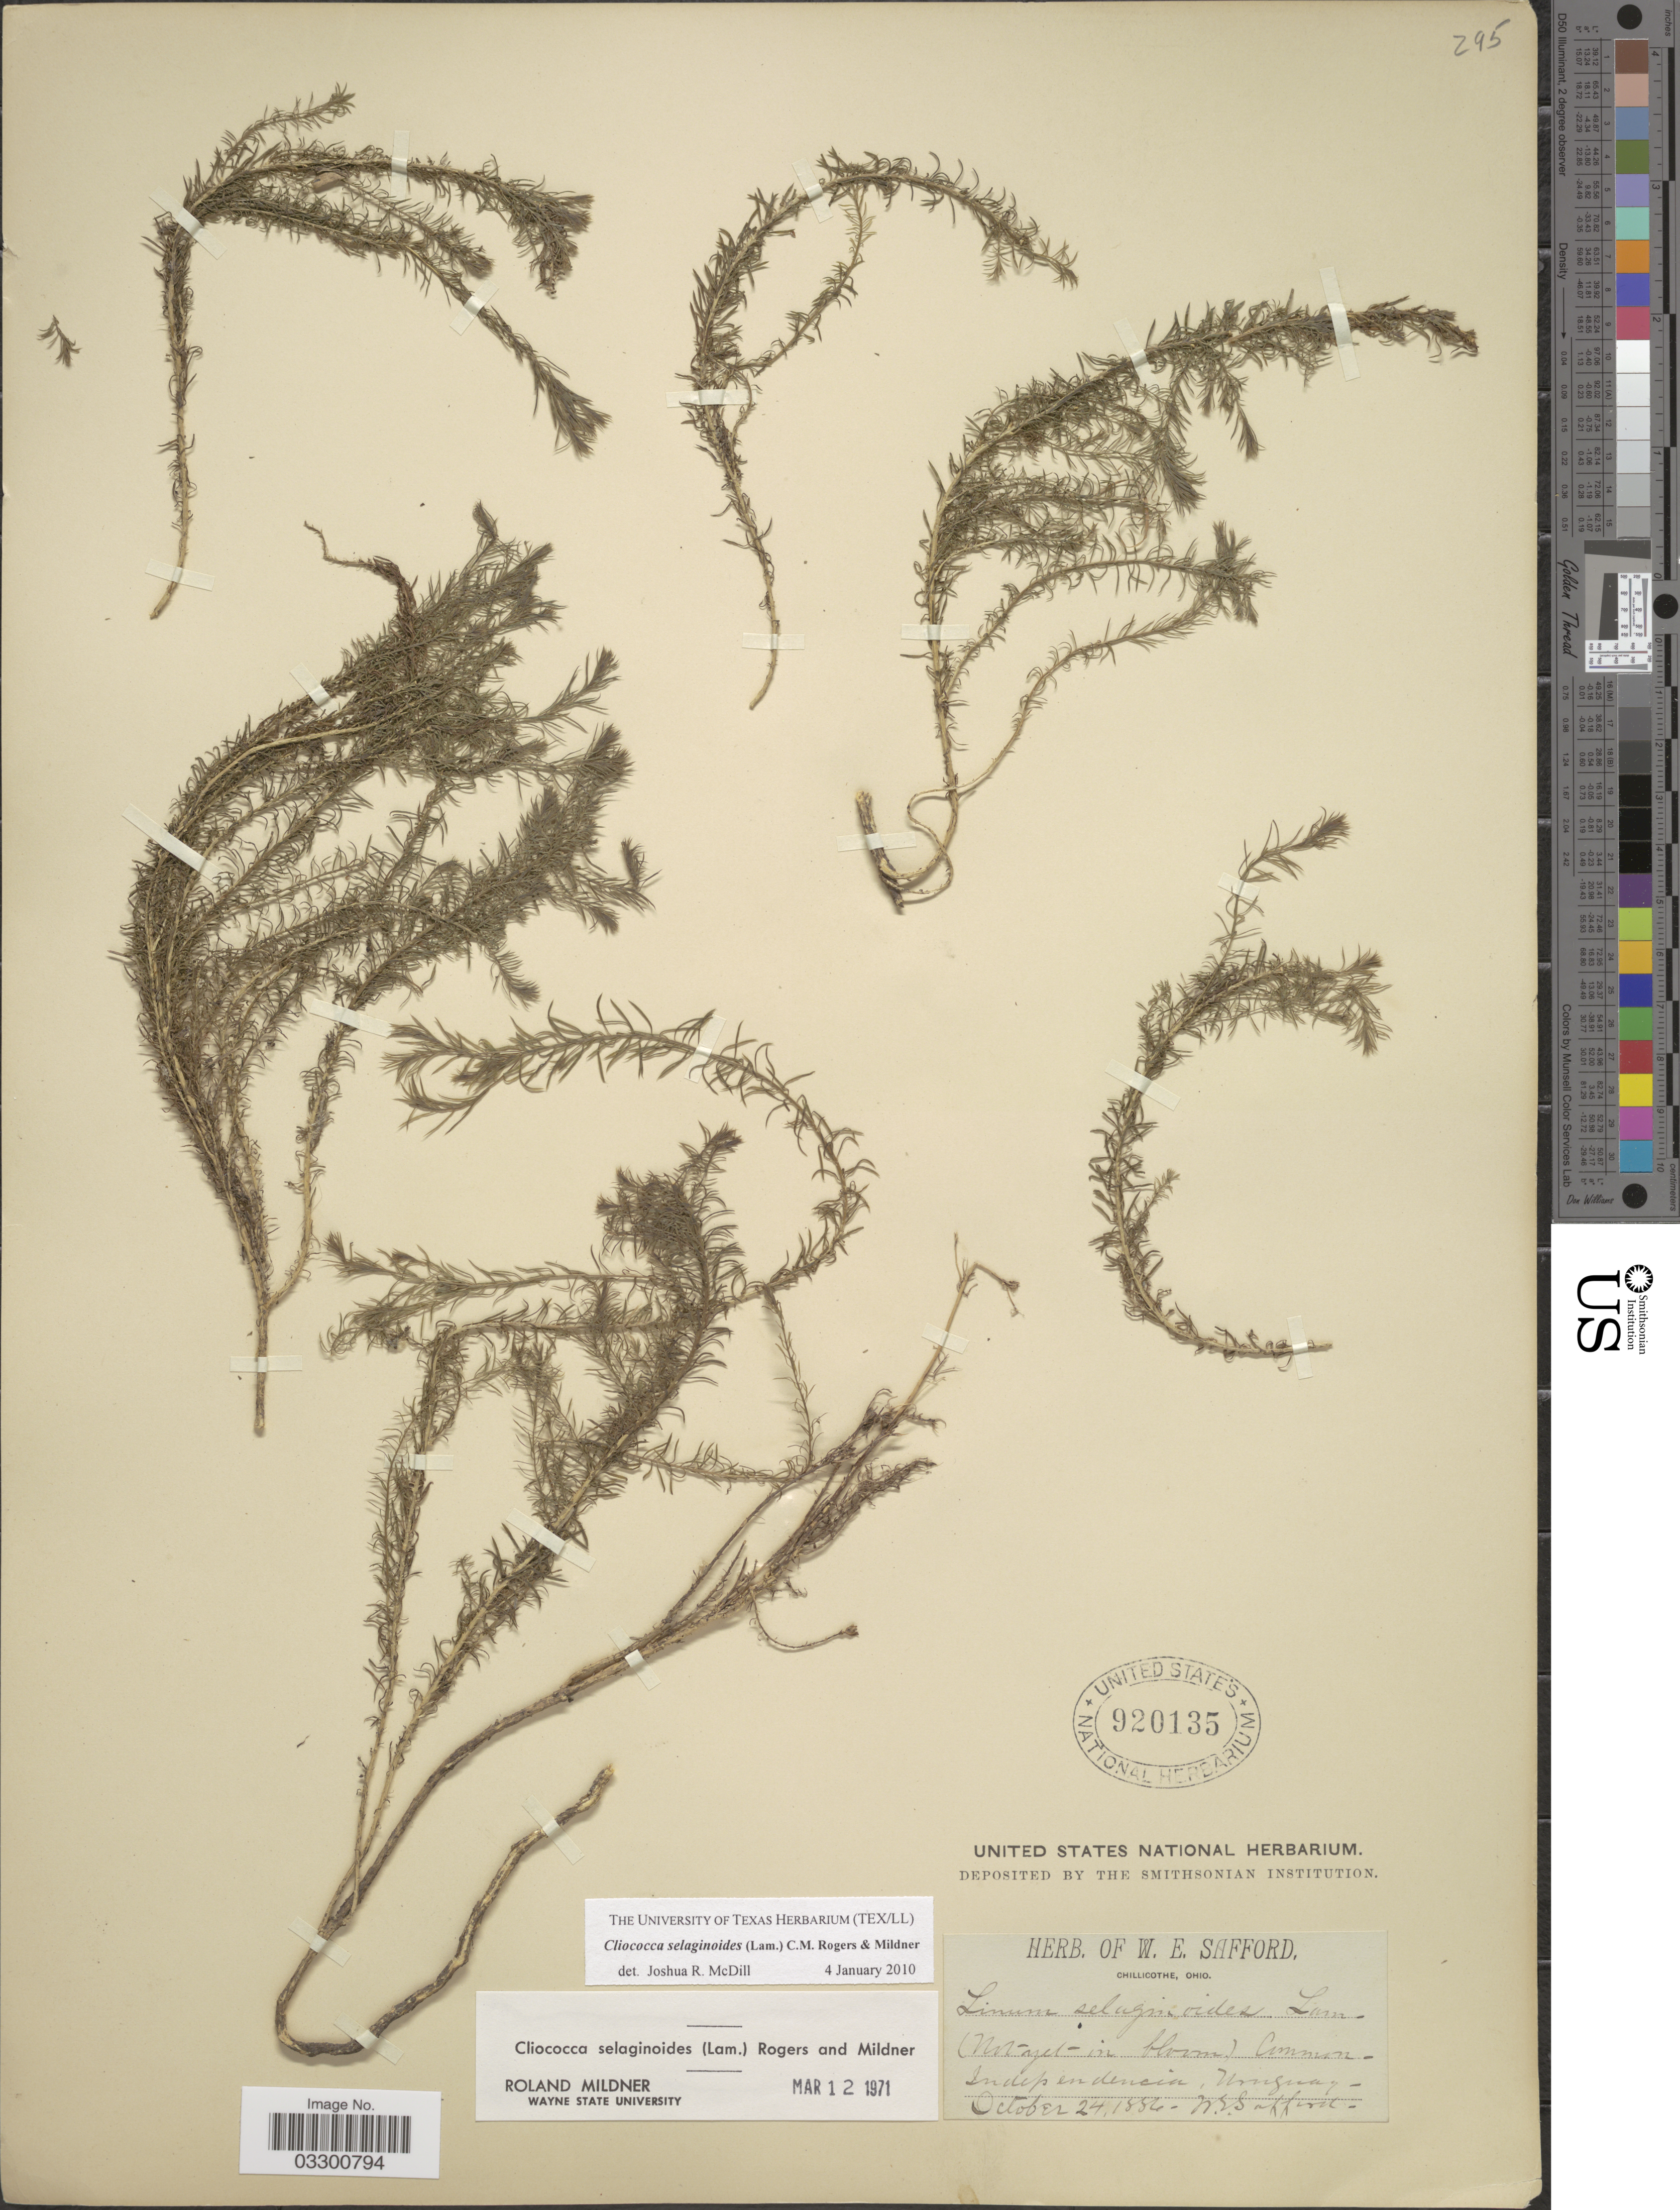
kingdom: Plantae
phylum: Tracheophyta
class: Magnoliopsida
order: Malpighiales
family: Linaceae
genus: Linum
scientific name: Linum selaginoides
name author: Lam.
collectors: W. E. Safford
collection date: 1884-10-24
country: Uruguay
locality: Independencia.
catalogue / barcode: US 920135